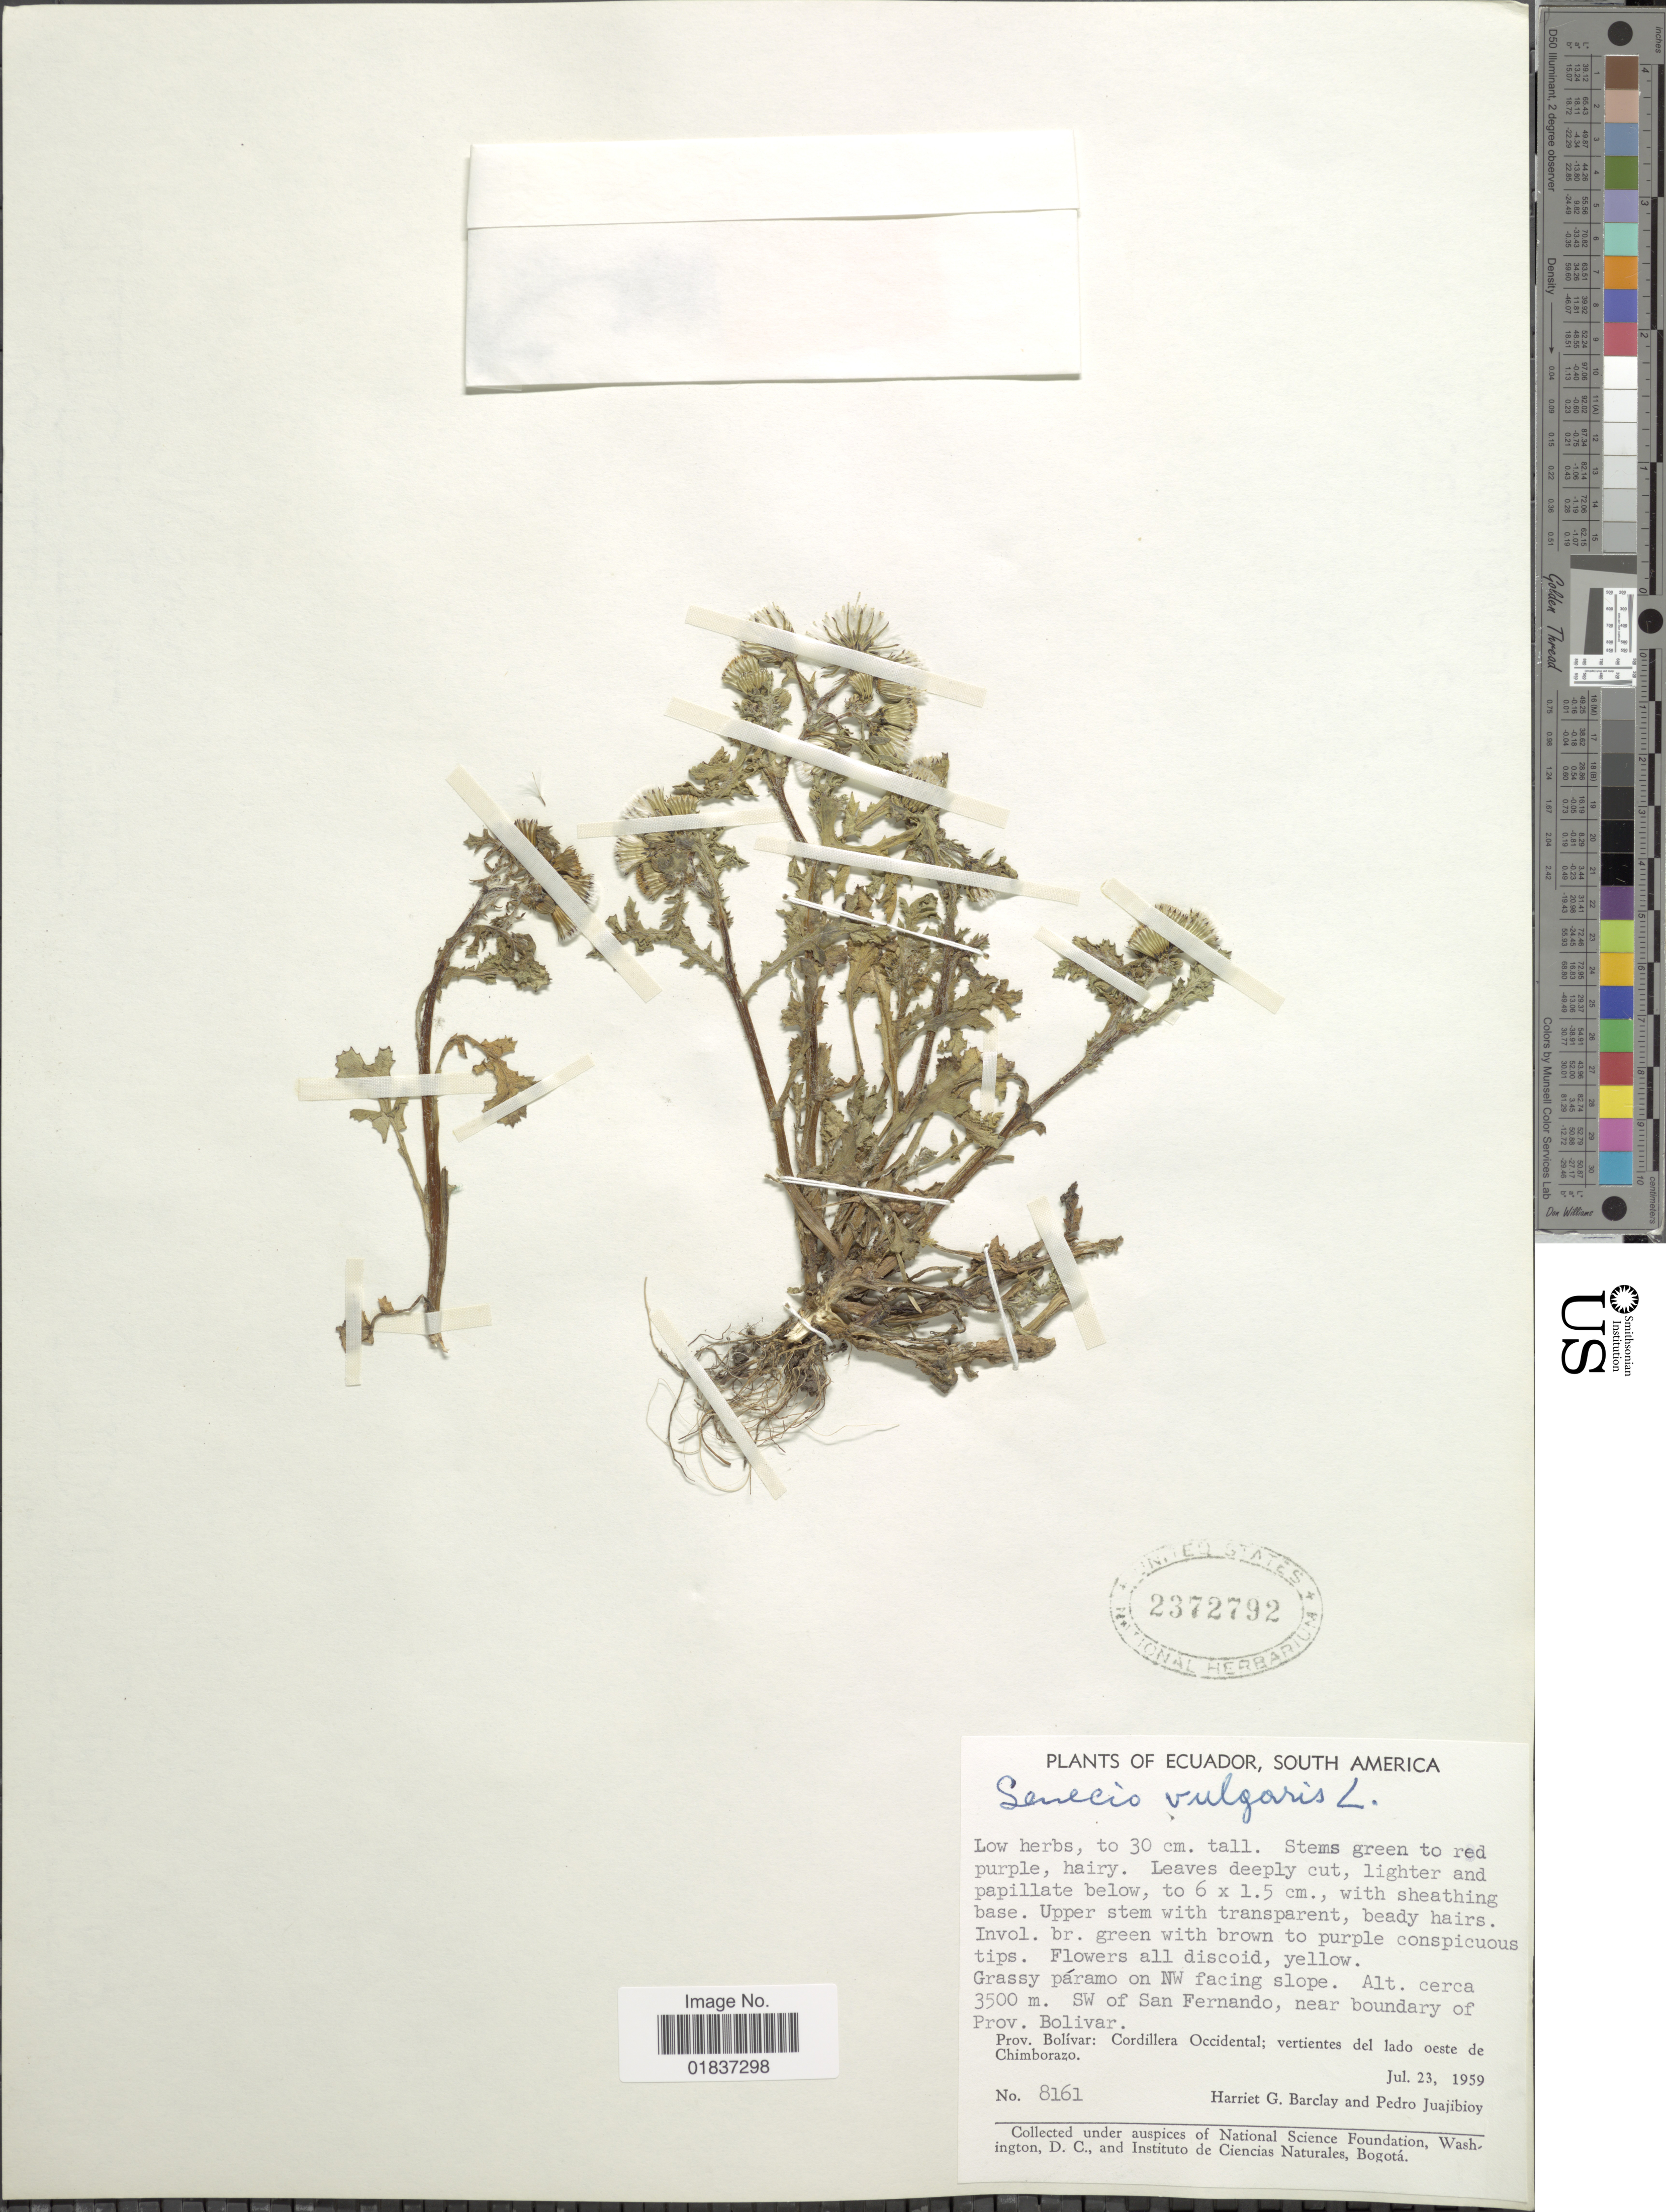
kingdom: Plantae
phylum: Tracheophyta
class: Magnoliopsida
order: Asterales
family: Asteraceae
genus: Senecio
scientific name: Senecio vulgaris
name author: L.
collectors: H. G. Barclay & P. Juajibioy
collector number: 8161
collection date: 1959-07-23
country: Ecuador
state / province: Bolívar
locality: Grassy paramo on NW facing slope. SW of San Fernando, near boundary of Prov. Bolívar: Cordillera Occidental; vertientes del lado oeste de Chimborazo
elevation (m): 3500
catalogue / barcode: US 2372792